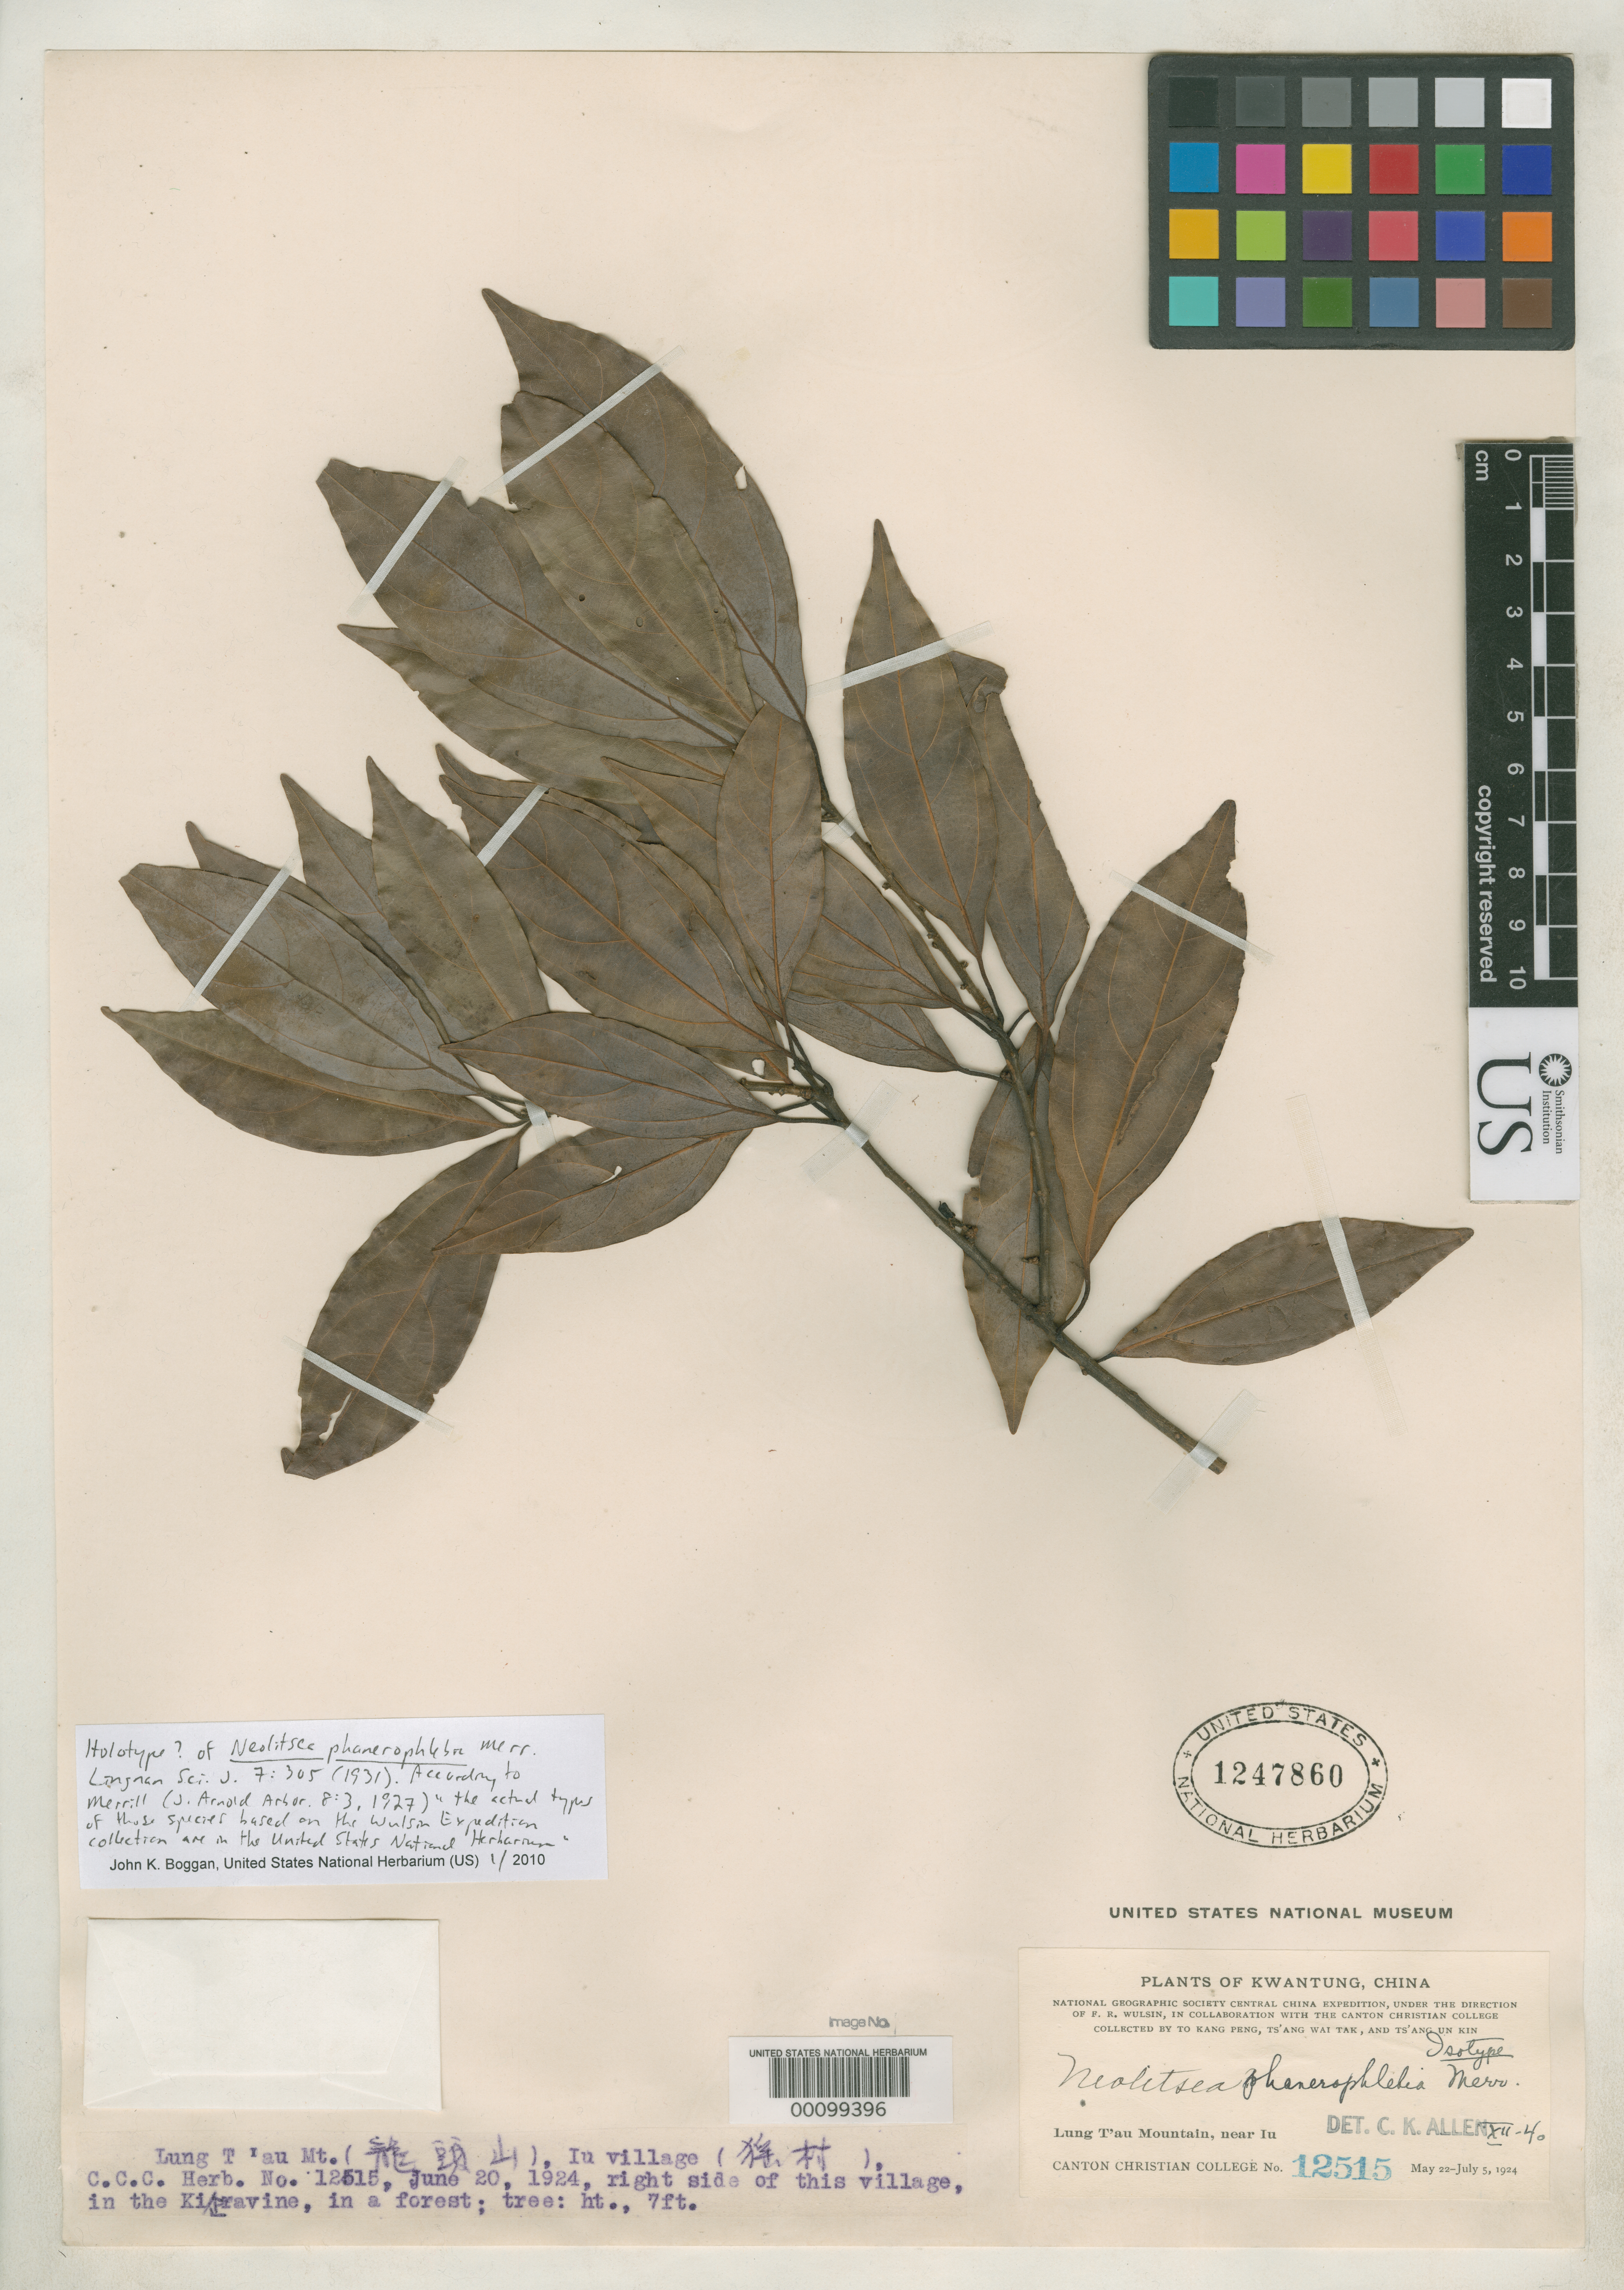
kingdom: Plantae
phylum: Tracheophyta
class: Magnoliopsida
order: Laurales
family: Lauraceae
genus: Neolitsea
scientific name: Neolitsea phanerophlebia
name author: Merr.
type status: Possible Holotype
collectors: Kang Peng To, W. T. Tsang & U. K. Tsang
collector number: C.C.C. 12515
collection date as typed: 20 Jun 1924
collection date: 1924-06-20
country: China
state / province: Guangdong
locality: Lung T'au Mt., near Iu.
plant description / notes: Annotated as "isotype" by C.K .Allen, 1940. According to Merrill (1927, J. Arnold Arbor. 8:3) "the actual types of those species based on the Wulsin Expedition collection are in the United States National Herbarium".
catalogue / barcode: US 1247860